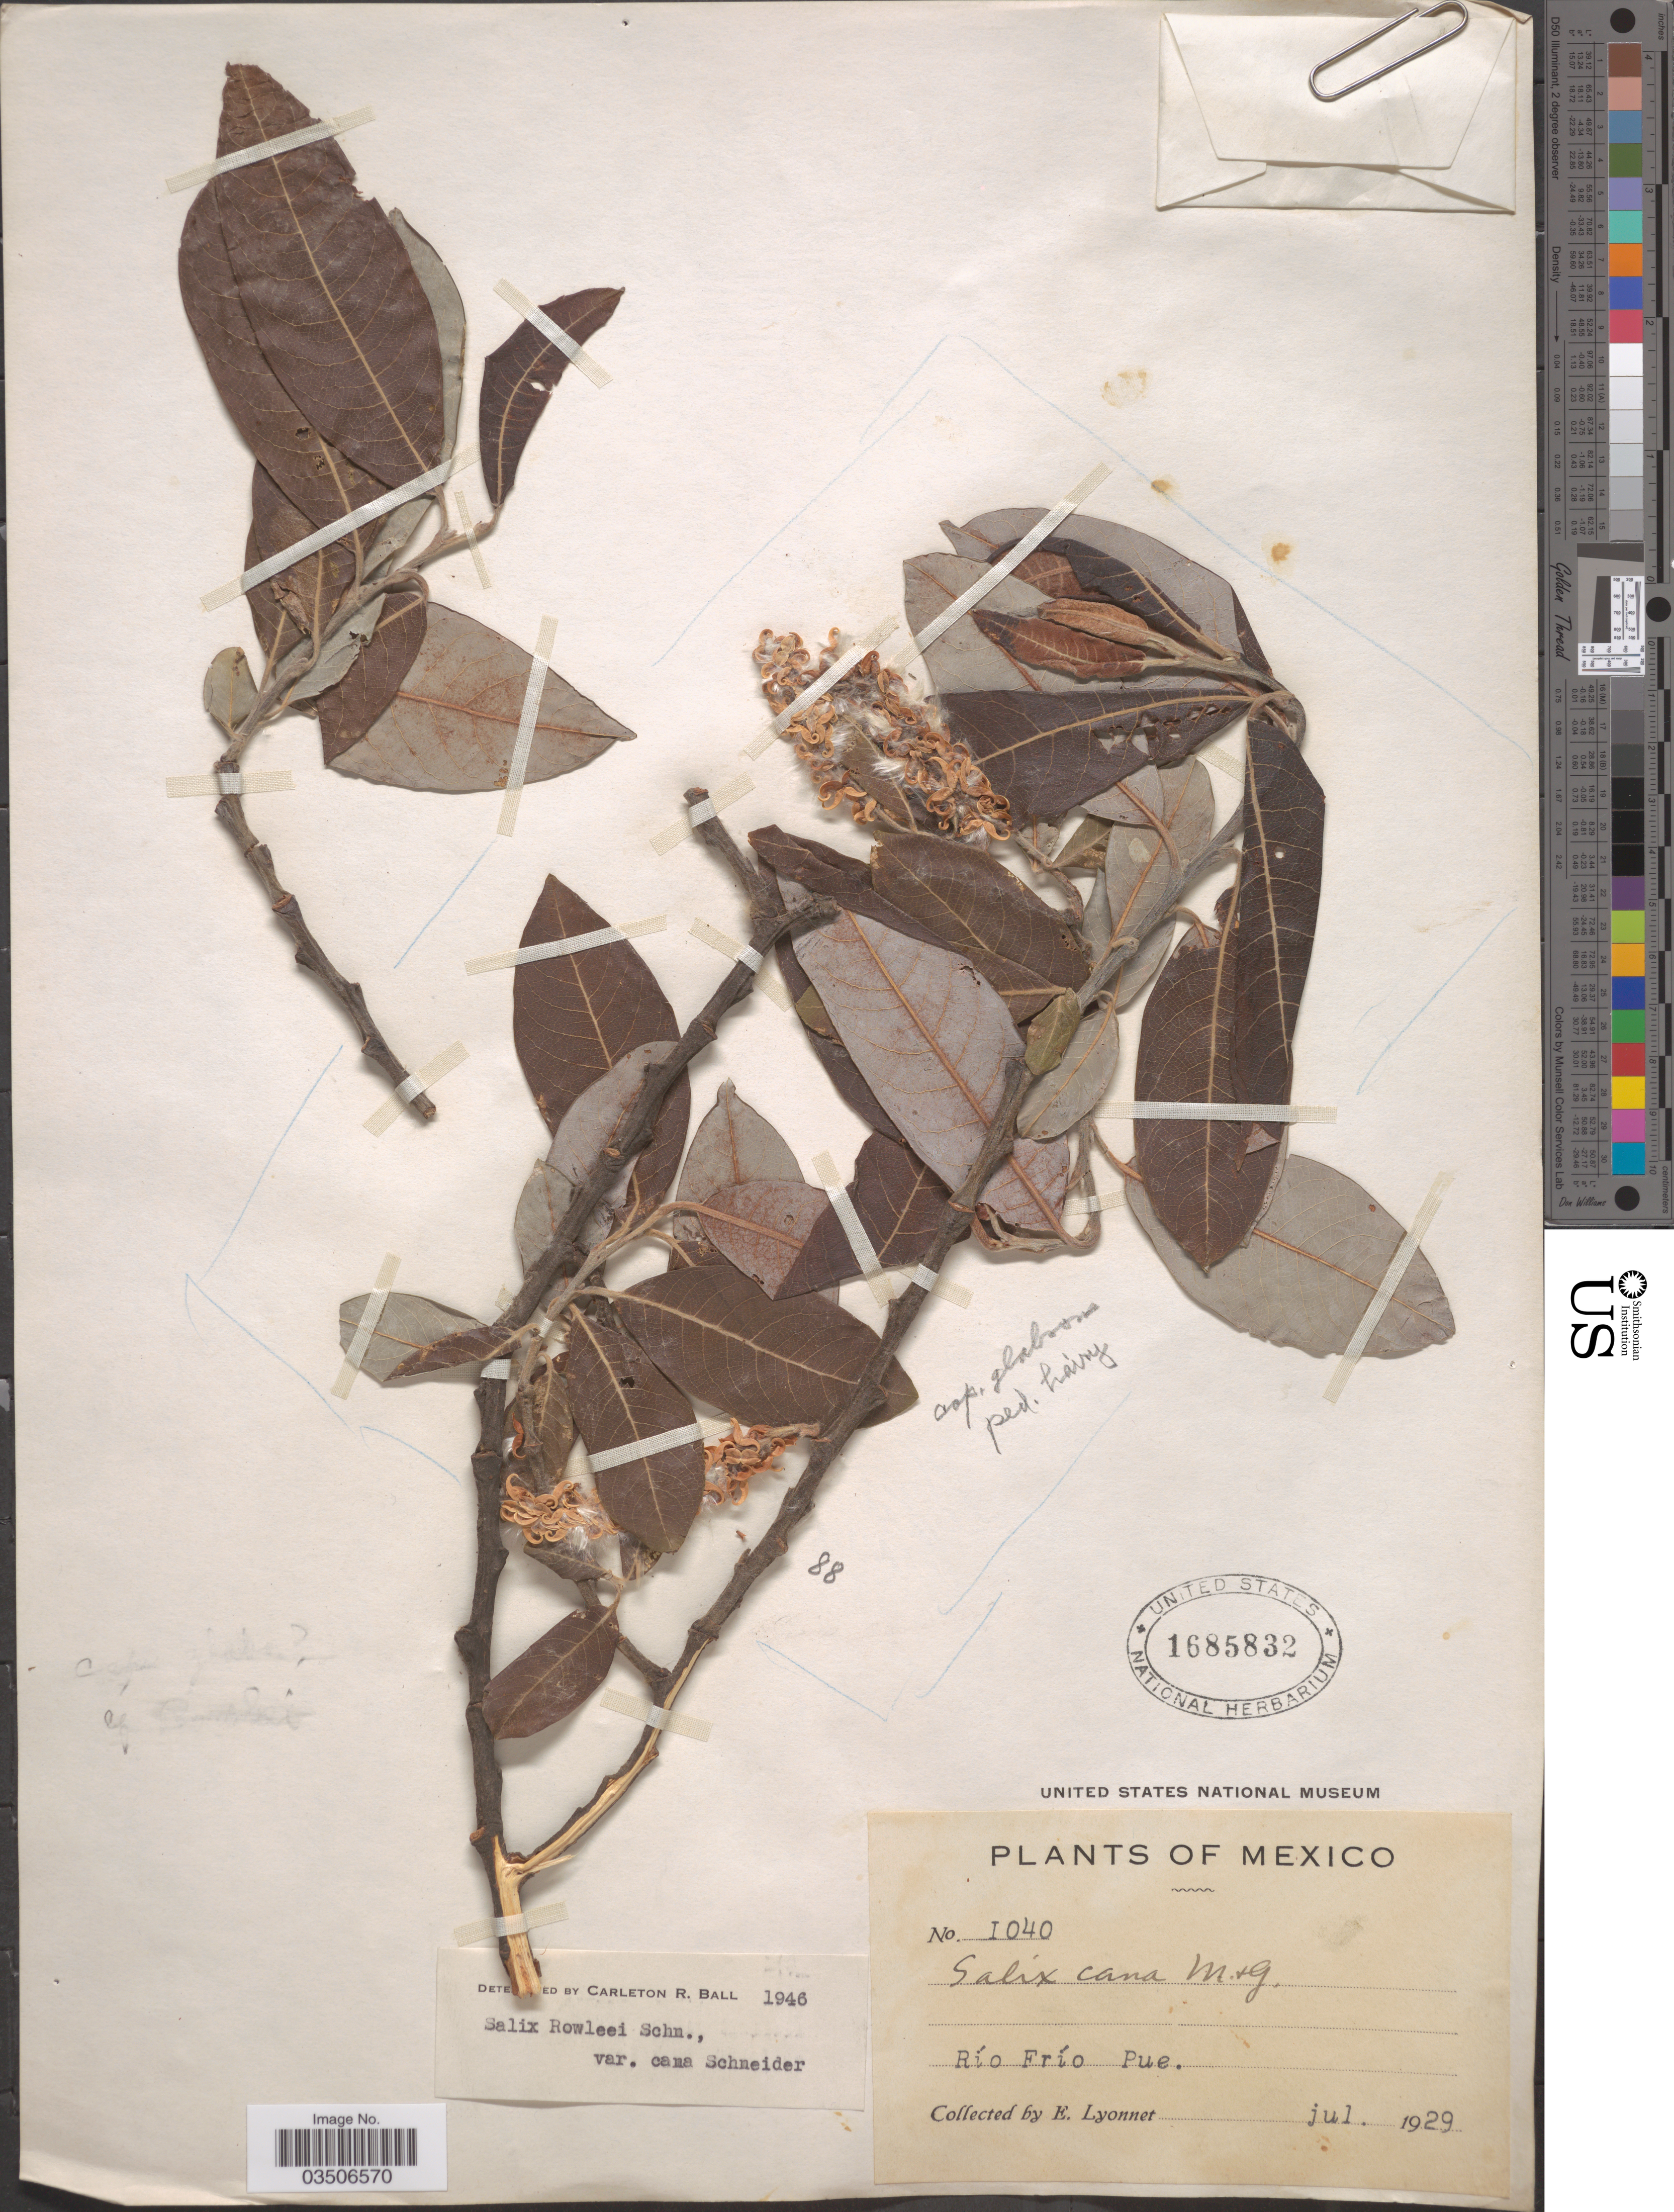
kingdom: Plantae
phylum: Tracheophyta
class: Magnoliopsida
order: Malpighiales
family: Salicaceae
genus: Salix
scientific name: Salix cana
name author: M. Martens & Galeotti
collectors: E. Lyonnet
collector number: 1040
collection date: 1929-07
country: Mexico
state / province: Puebla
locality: Río Frío Pue.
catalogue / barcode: US 1685832